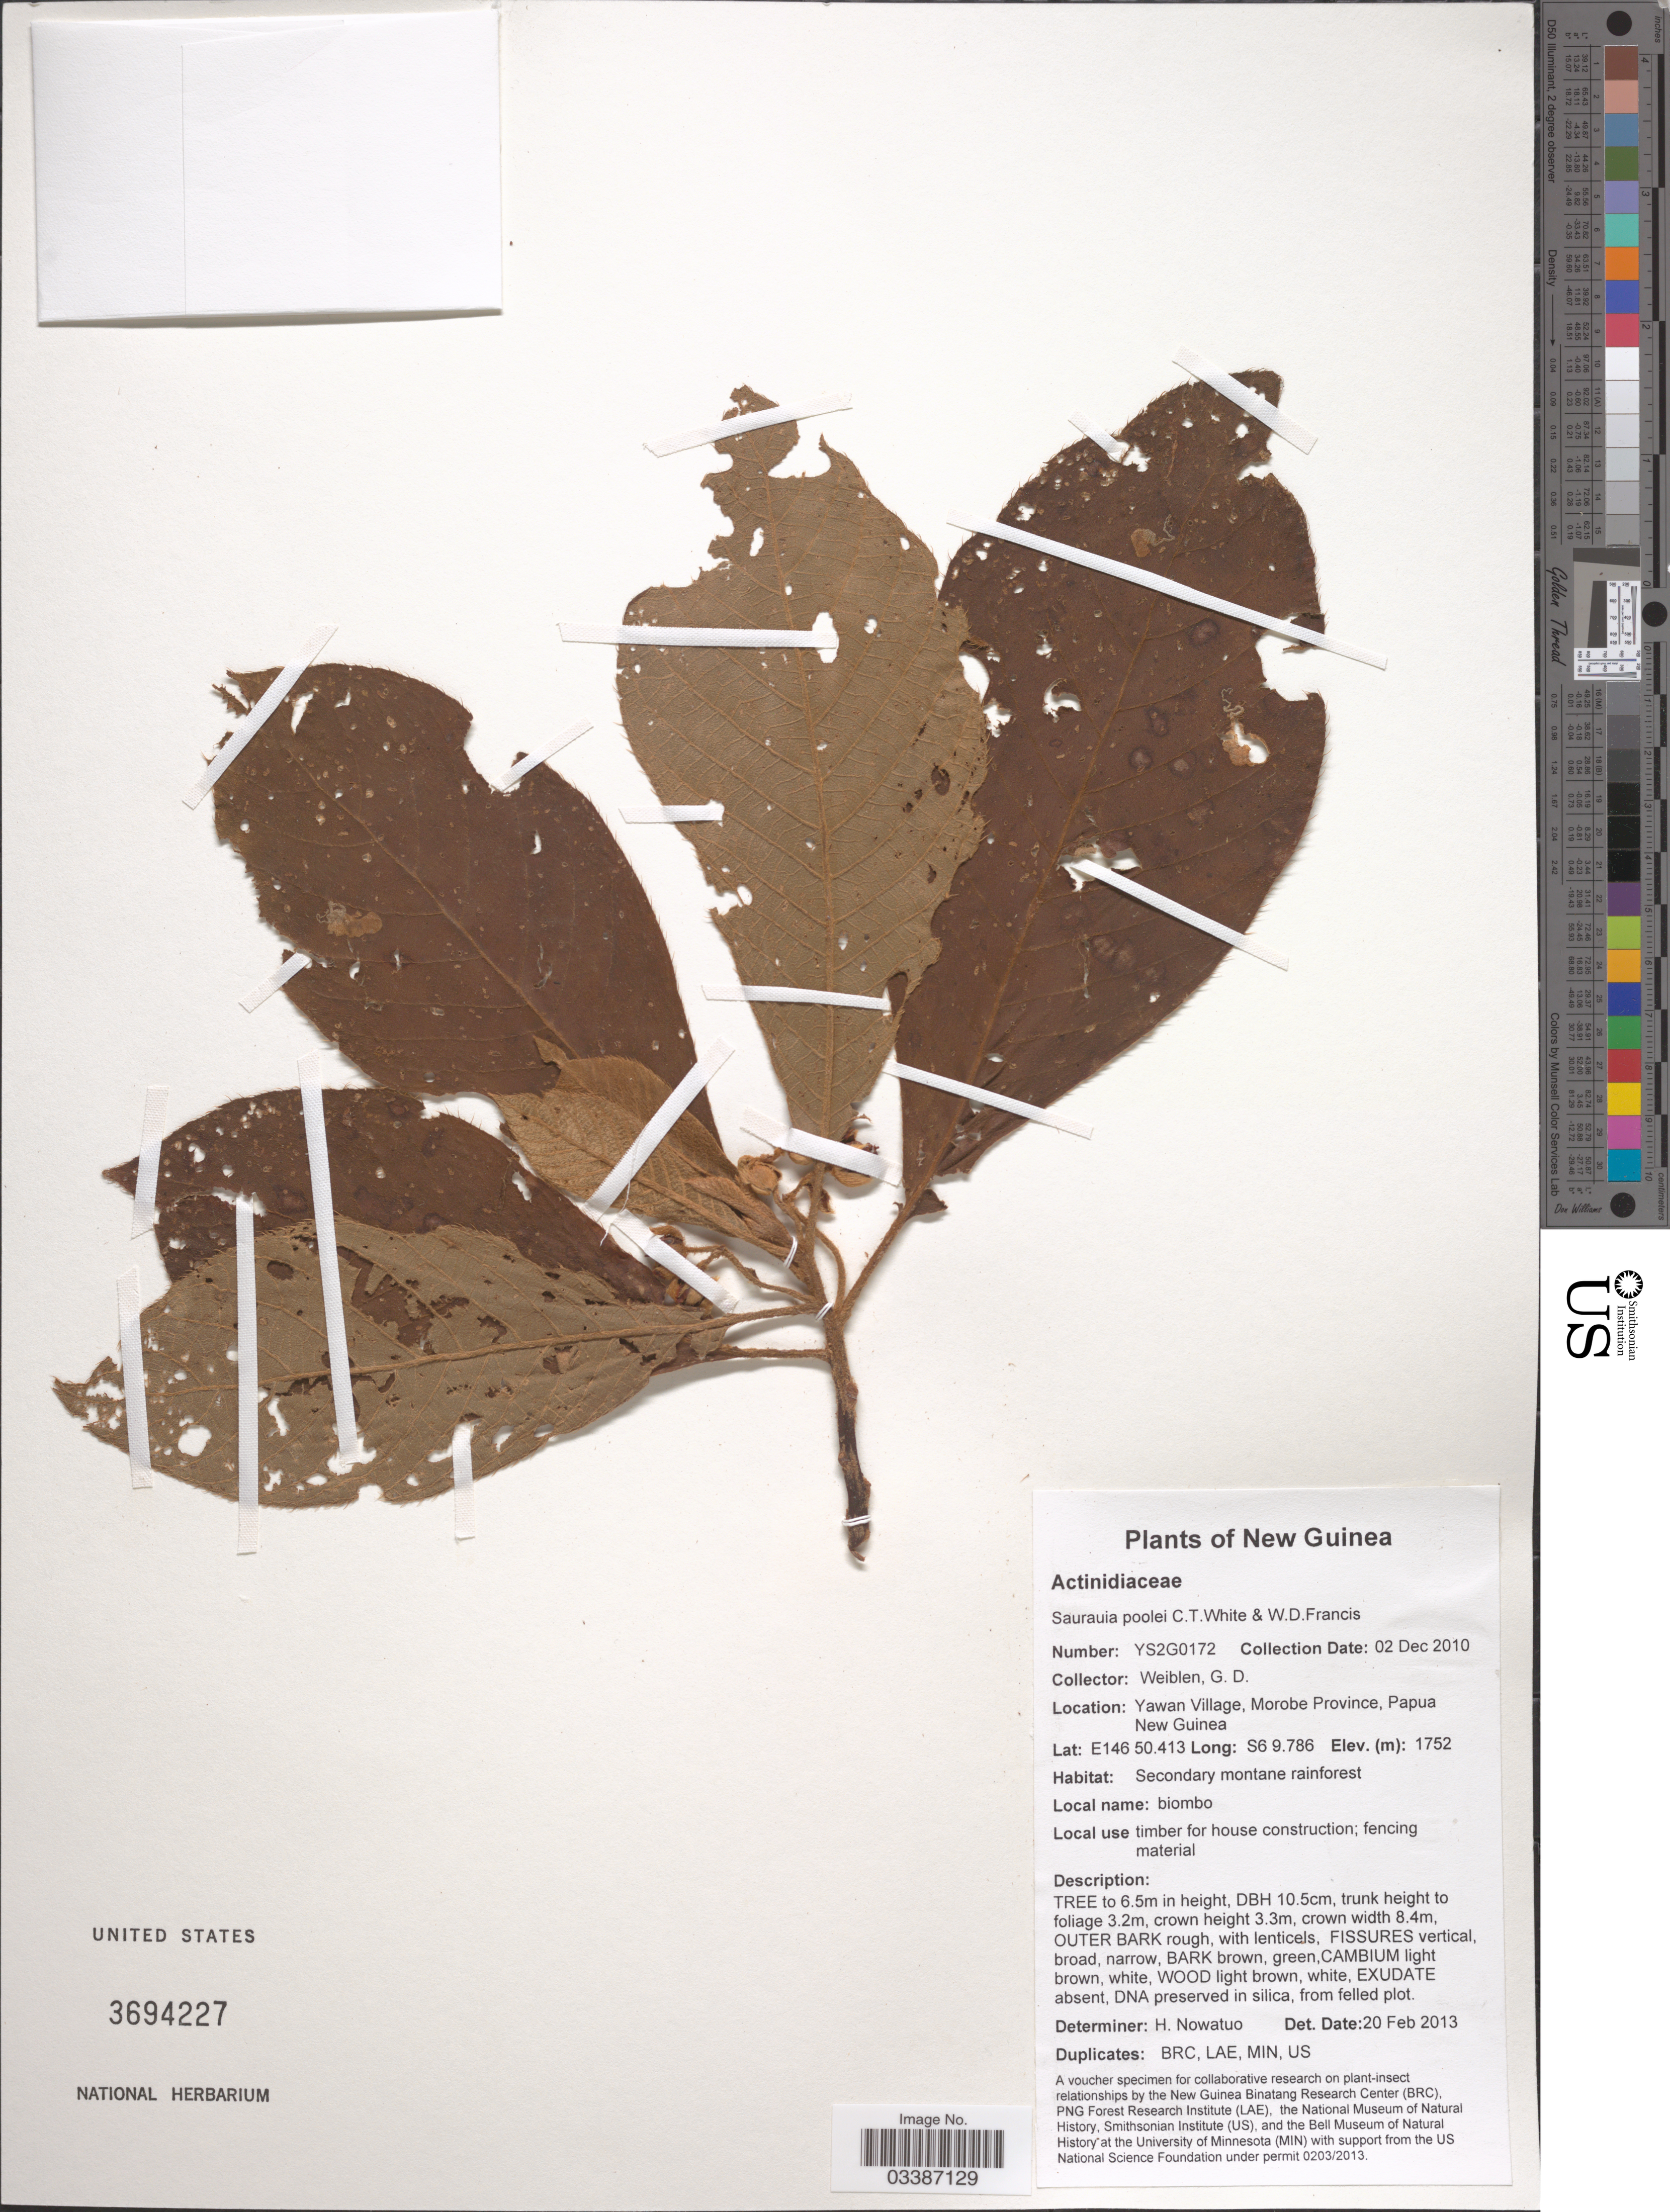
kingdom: Plantae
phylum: Tracheophyta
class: Magnoliopsida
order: Ericales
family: Actinidiaceae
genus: Saurauia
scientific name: Saurauia poolei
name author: C.T. White & W.D. Francis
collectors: G. D. Weiblen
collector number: YS2G0172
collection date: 2010-12-02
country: Papua New Guinea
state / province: Morobe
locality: New Guinea. Yawan Village.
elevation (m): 1752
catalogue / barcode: US 3694227